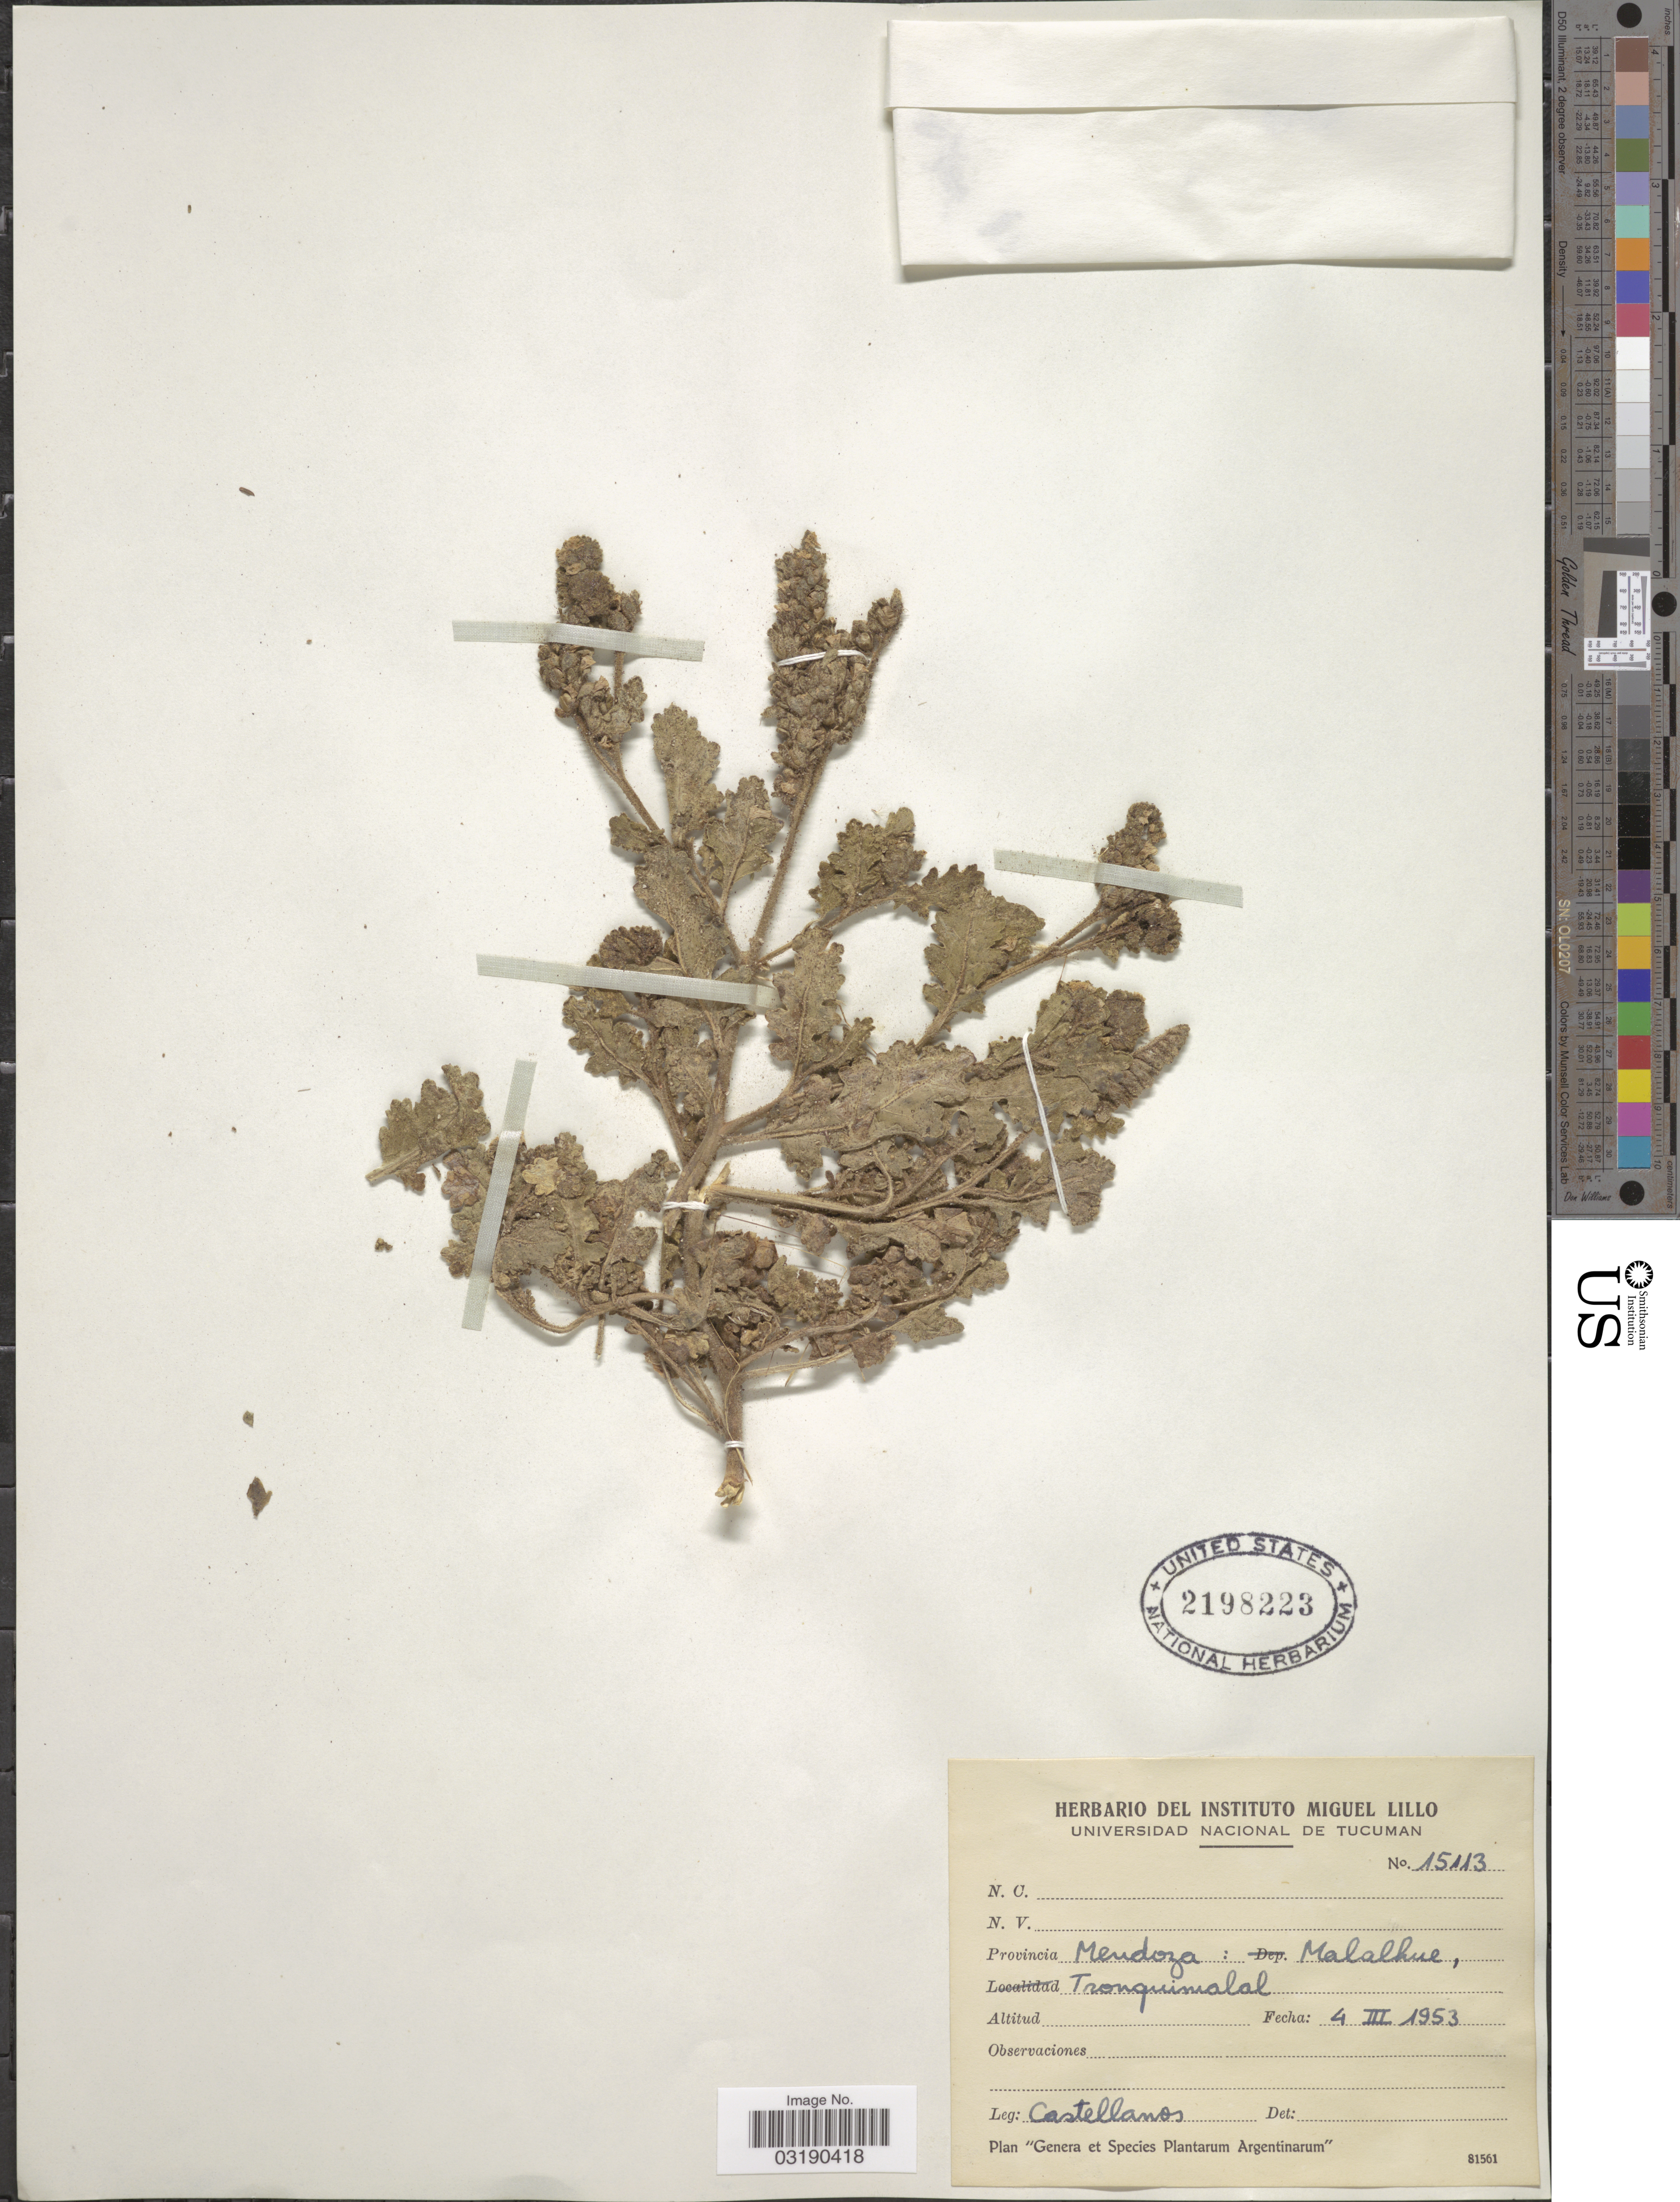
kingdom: Plantae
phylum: Tracheophyta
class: Magnoliopsida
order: Boraginales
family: Hydrophyllaceae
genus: Phacelia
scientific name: Phacelia sp.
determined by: Strong, Mark T., (BOT), Smithsonian Institution - National Museum of Natural History (UNITED STATES)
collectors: -- Castellanos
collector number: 15113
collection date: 1953-03-04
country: Argentina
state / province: Mendoza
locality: Provincia Mendoza: Malalhue, Tronquimalal.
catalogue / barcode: US 2198223